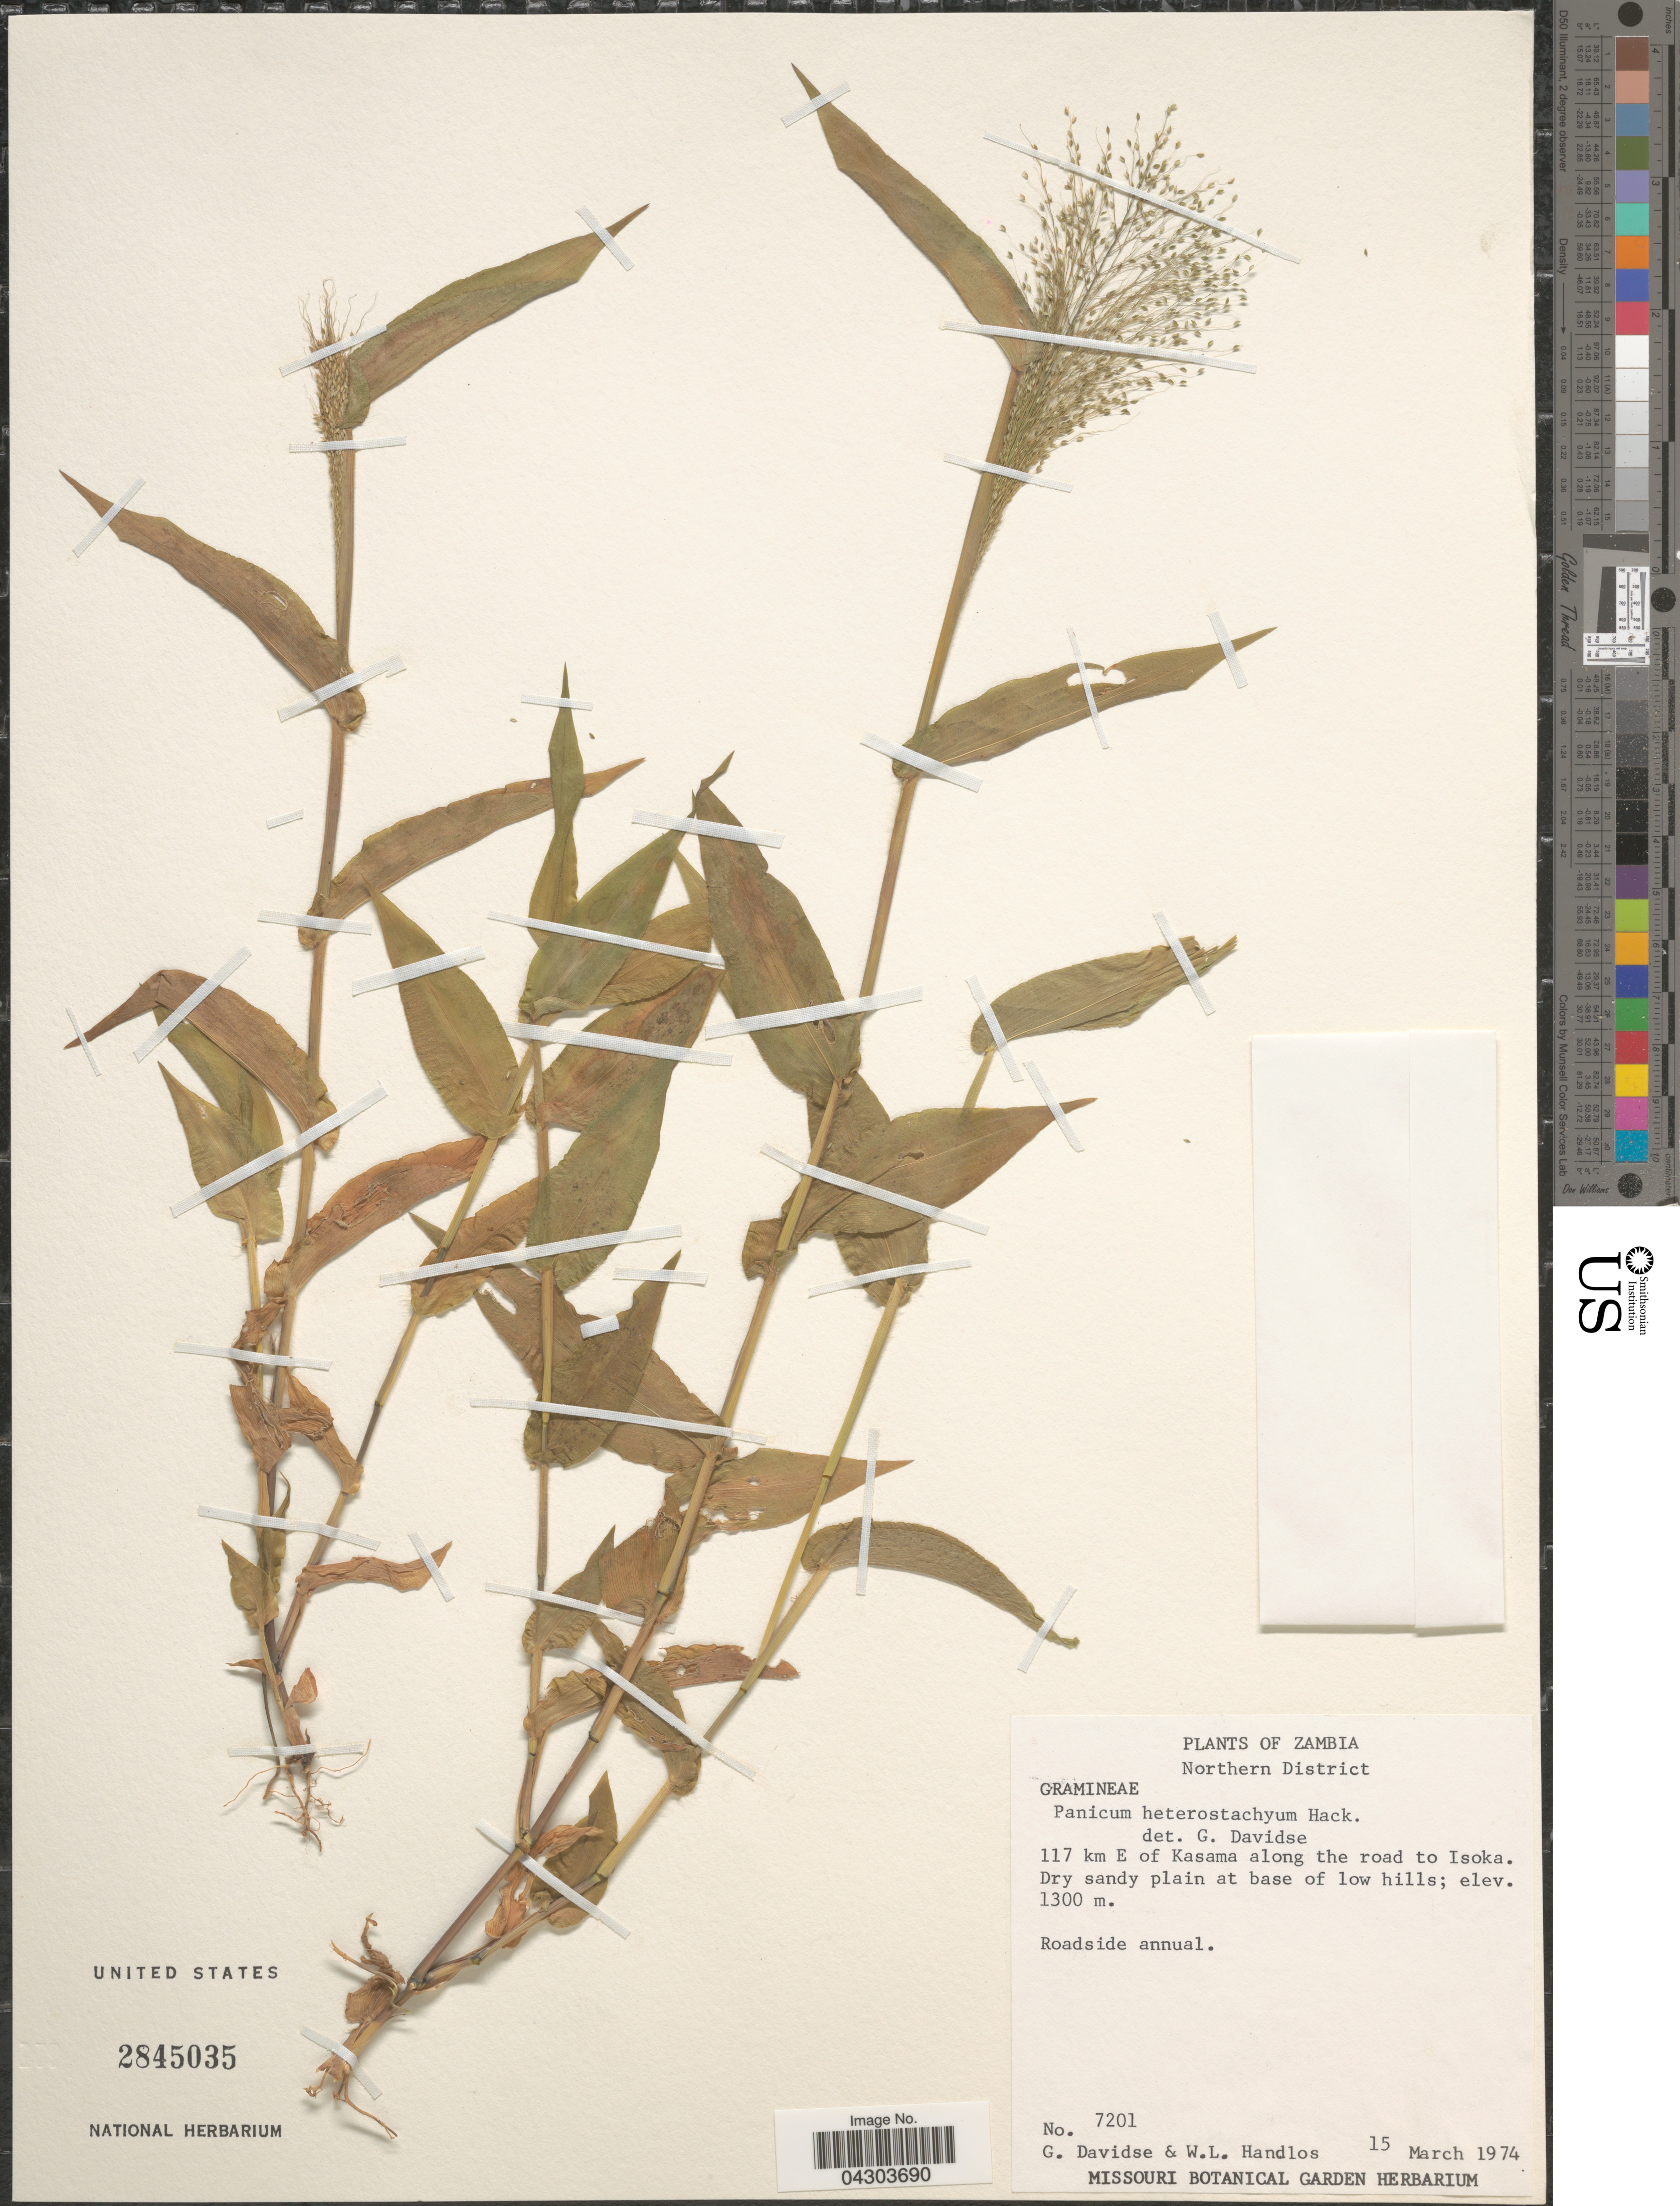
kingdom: Plantae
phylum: Tracheophyta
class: Liliopsida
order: Poales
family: Poaceae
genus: Panicum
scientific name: Panicum hirtum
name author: Lam.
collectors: G. Davidse & W. L. Handlos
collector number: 7201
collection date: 1974-03-15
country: Zambia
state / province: Northern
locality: Northern District. 117 km E of Kasama along the road to Isoka. Dry sandy plain at base of low hills. Roadside annual.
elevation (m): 1300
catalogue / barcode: US 2845035